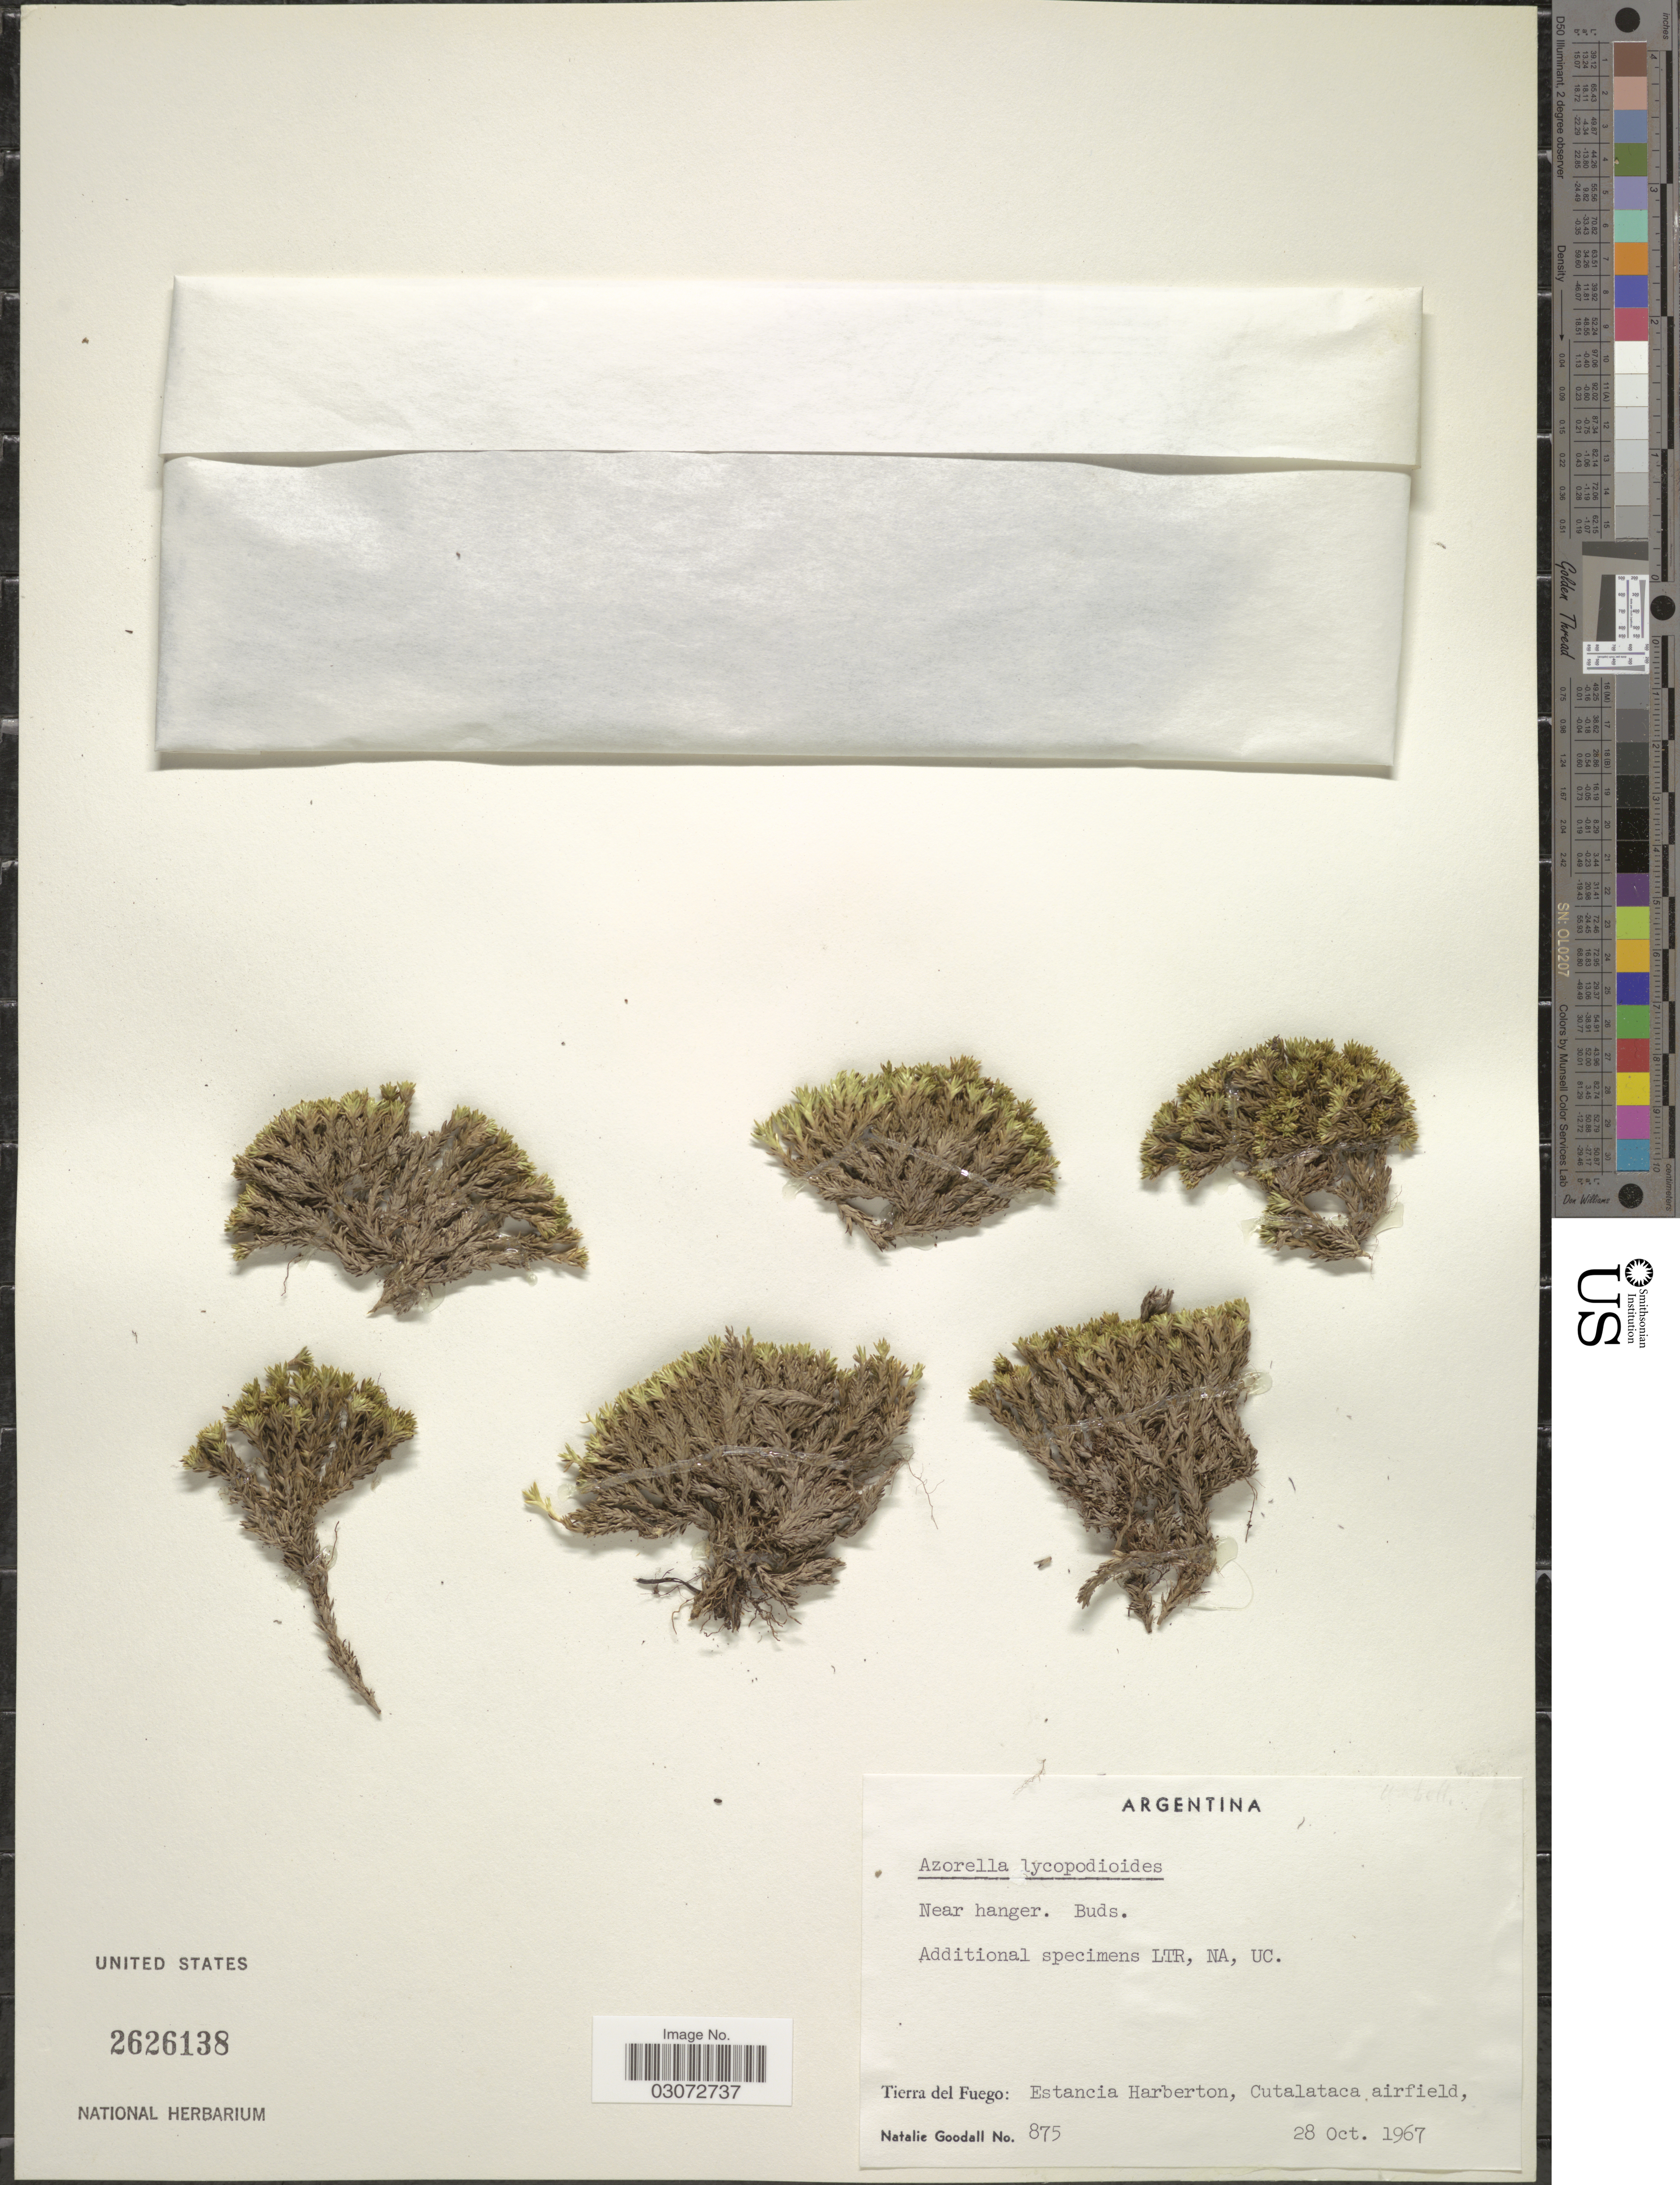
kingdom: Plantae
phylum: Tracheophyta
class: Magnoliopsida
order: Apiales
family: Apiaceae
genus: Azorella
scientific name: Azorella lycopodioides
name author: Gaudich.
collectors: N. Goodall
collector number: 875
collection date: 1967-10-28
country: Argentina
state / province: Tierra del Fuego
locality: Estancia Harberton, Cutalataca airfield.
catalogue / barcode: US 2626138